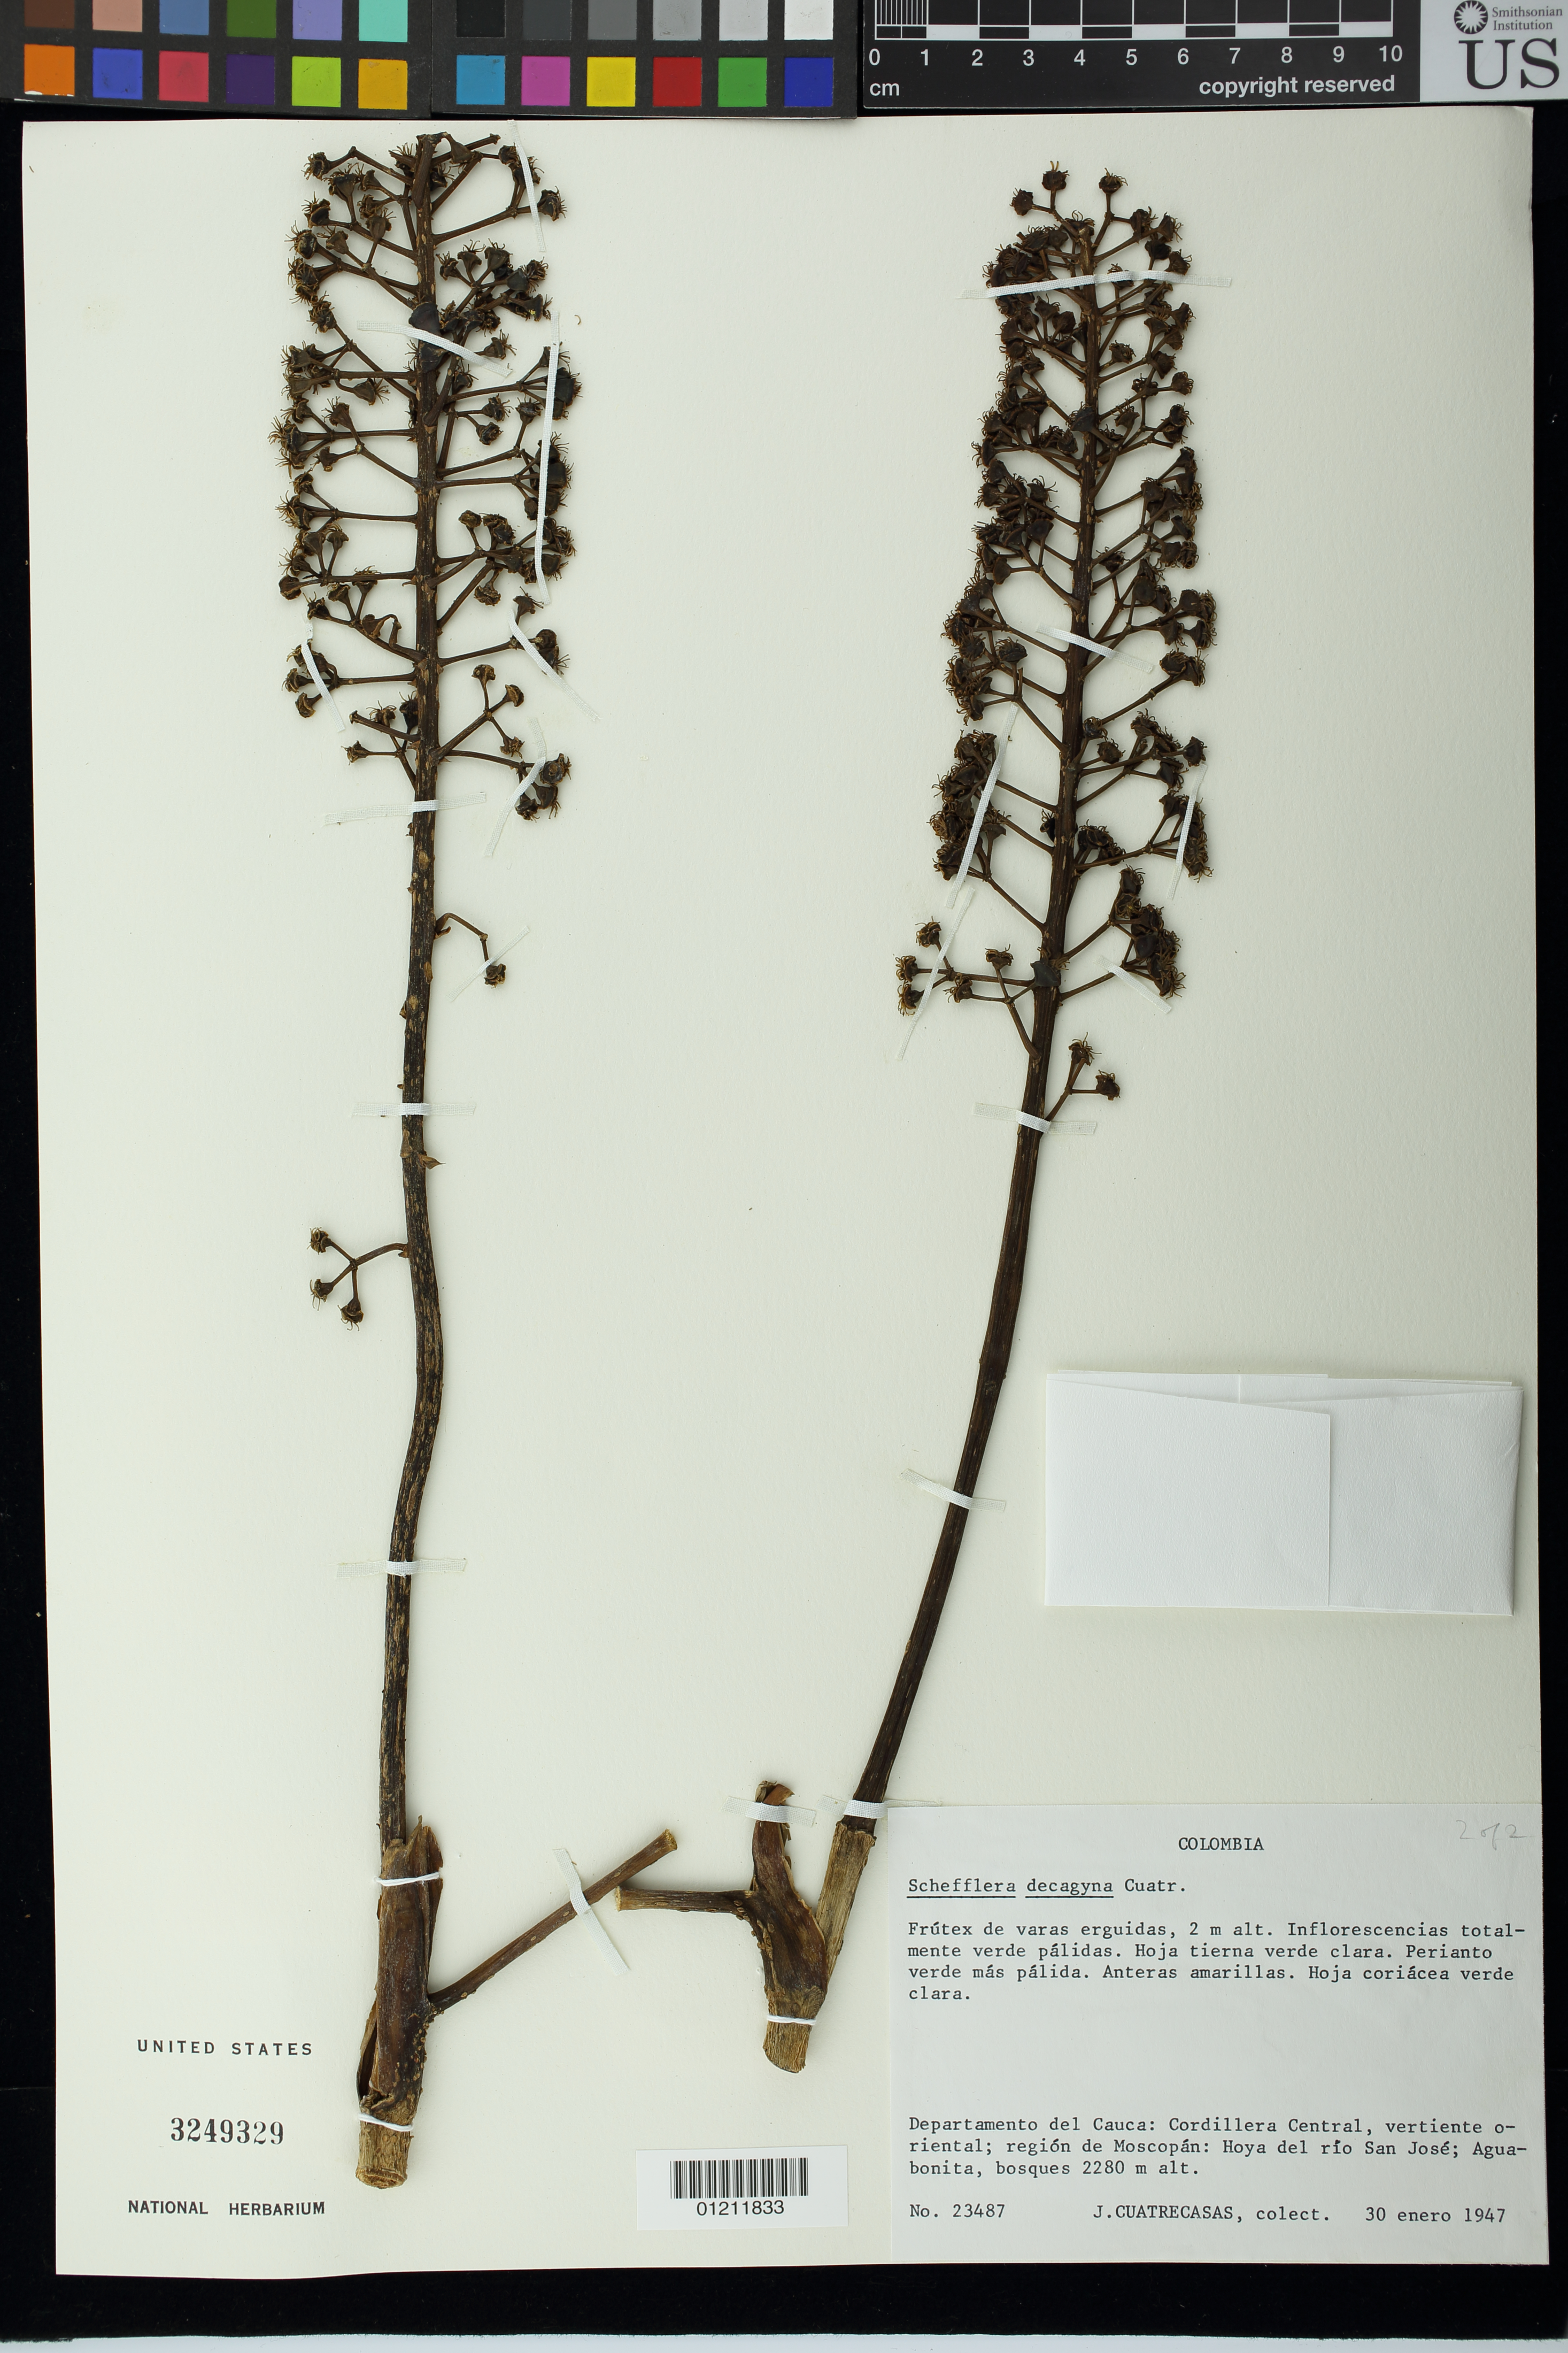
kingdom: Plantae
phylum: Tracheophyta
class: Magnoliopsida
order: Apiales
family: Araliaceae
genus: Schefflera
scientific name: Schefflera decagyna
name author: Cuatrec.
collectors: J. Cuatrecasas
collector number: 23487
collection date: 1947-01-30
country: Colombia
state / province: Cauca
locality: Departamento del Cauca: Cordillera Central, vertiente oriental; región de Moscopán: Hoya del río San José; Aguabonita, bosques.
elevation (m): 2280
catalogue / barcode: US 3249329